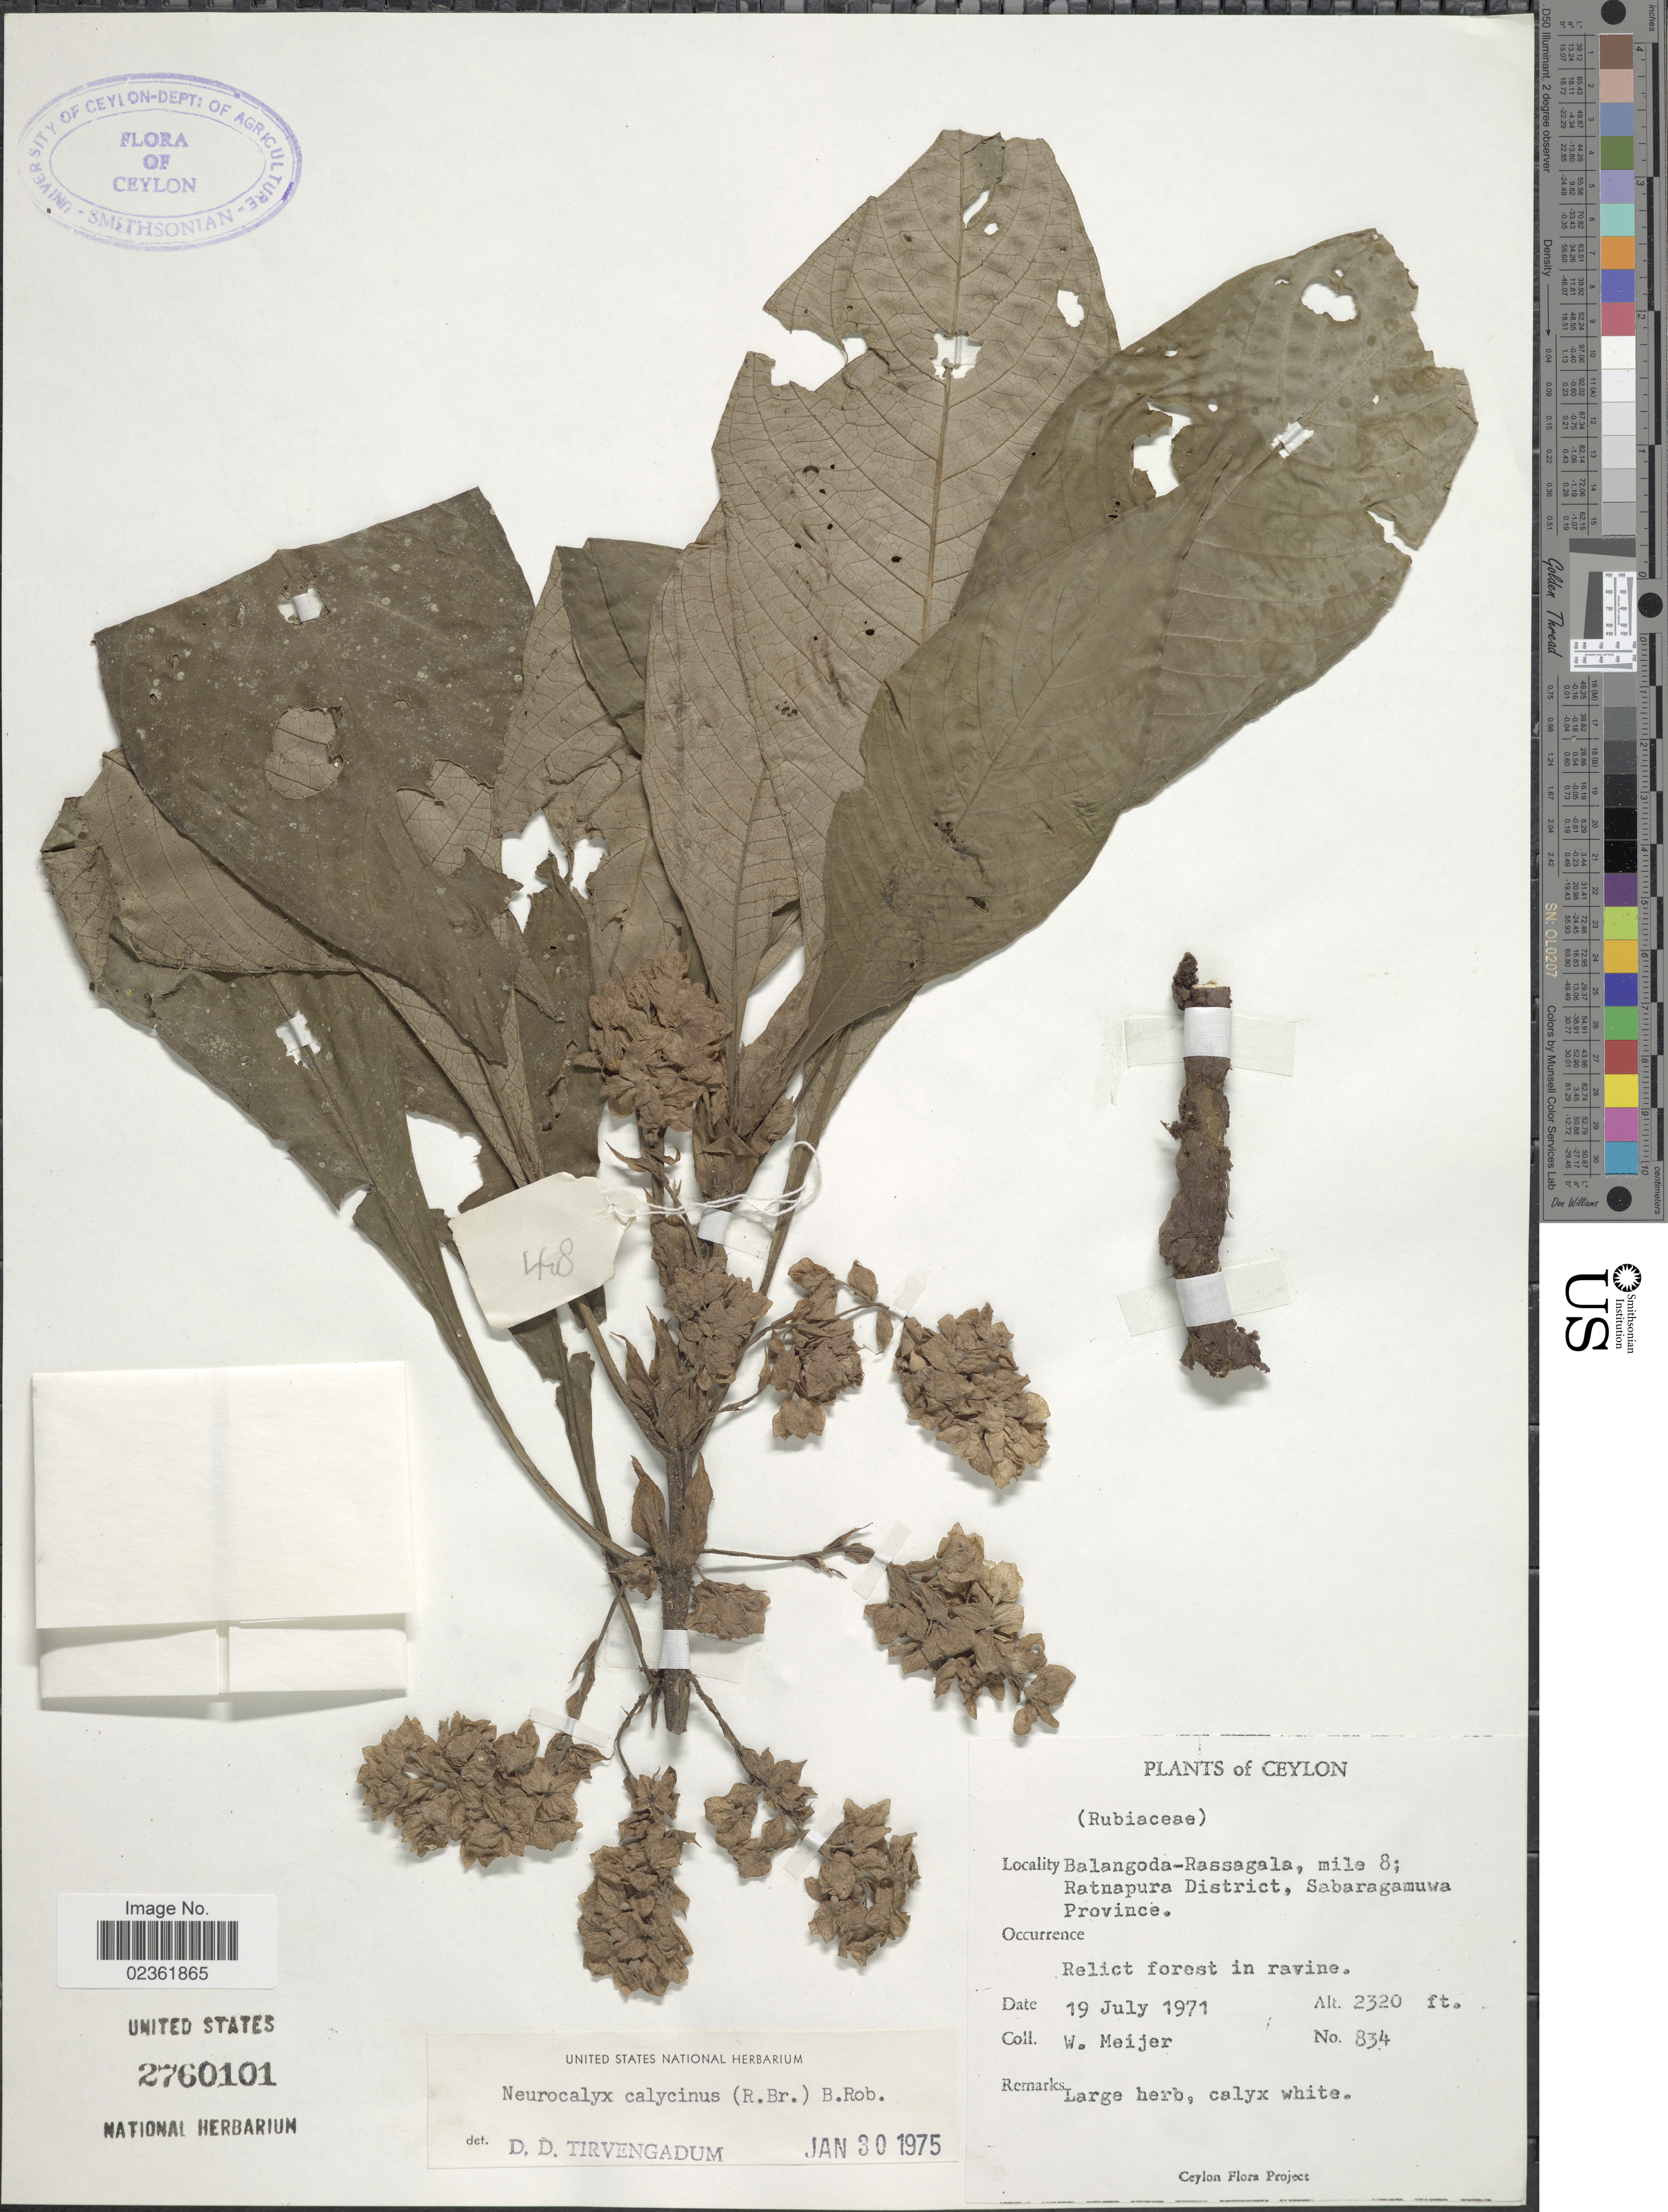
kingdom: Plantae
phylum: Tracheophyta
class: Magnoliopsida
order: Gentianales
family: Rubiaceae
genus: Neurocalyx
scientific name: Neurocalyx calycinus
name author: (R. Br. ex Benn.) Rob.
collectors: W. Meijer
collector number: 834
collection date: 1971-07-19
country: Sri Lanka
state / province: Sabaragamuwa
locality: Ceylon, Balangoda-Rassagala, mile 8; Ratnapura District, relict forest in ravine.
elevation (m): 707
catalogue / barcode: US 2760101